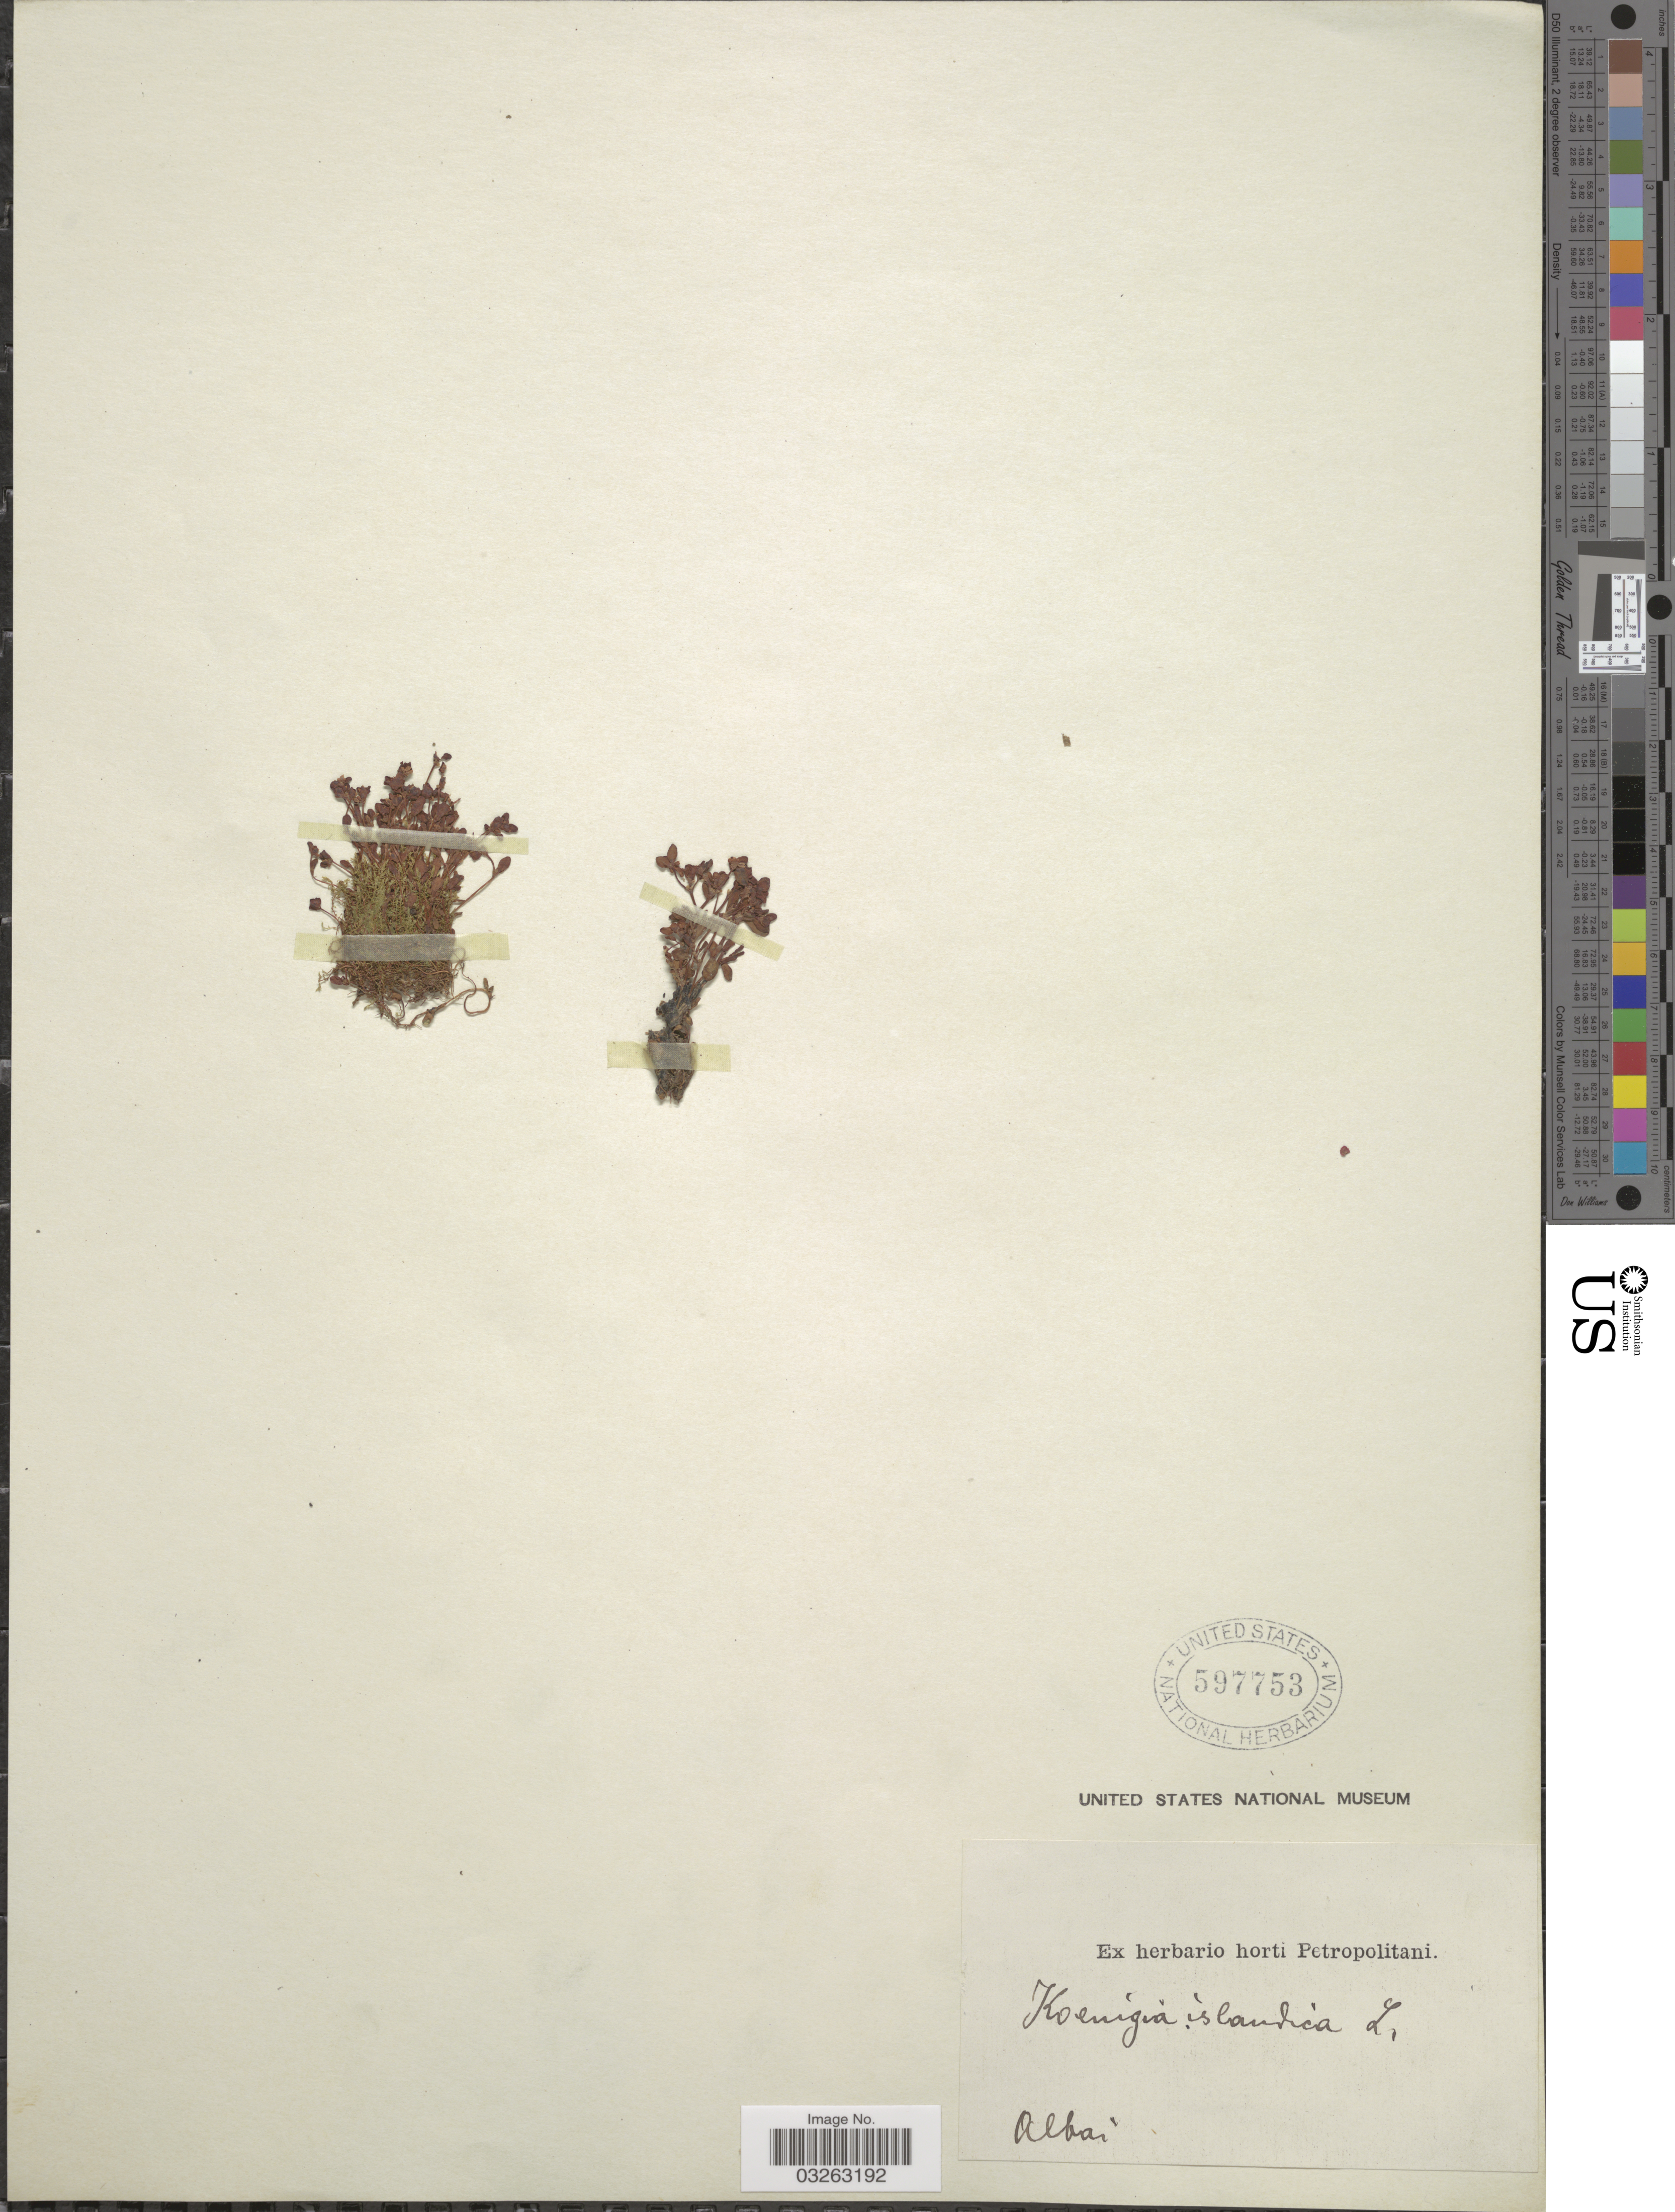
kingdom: Plantae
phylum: Tracheophyta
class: Magnoliopsida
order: Caryophyllales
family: Polygonaceae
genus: Koenigia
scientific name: Koenigia islandica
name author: L.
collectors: ex Horto Bot. Petropolitano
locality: Albai.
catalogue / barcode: US 597753